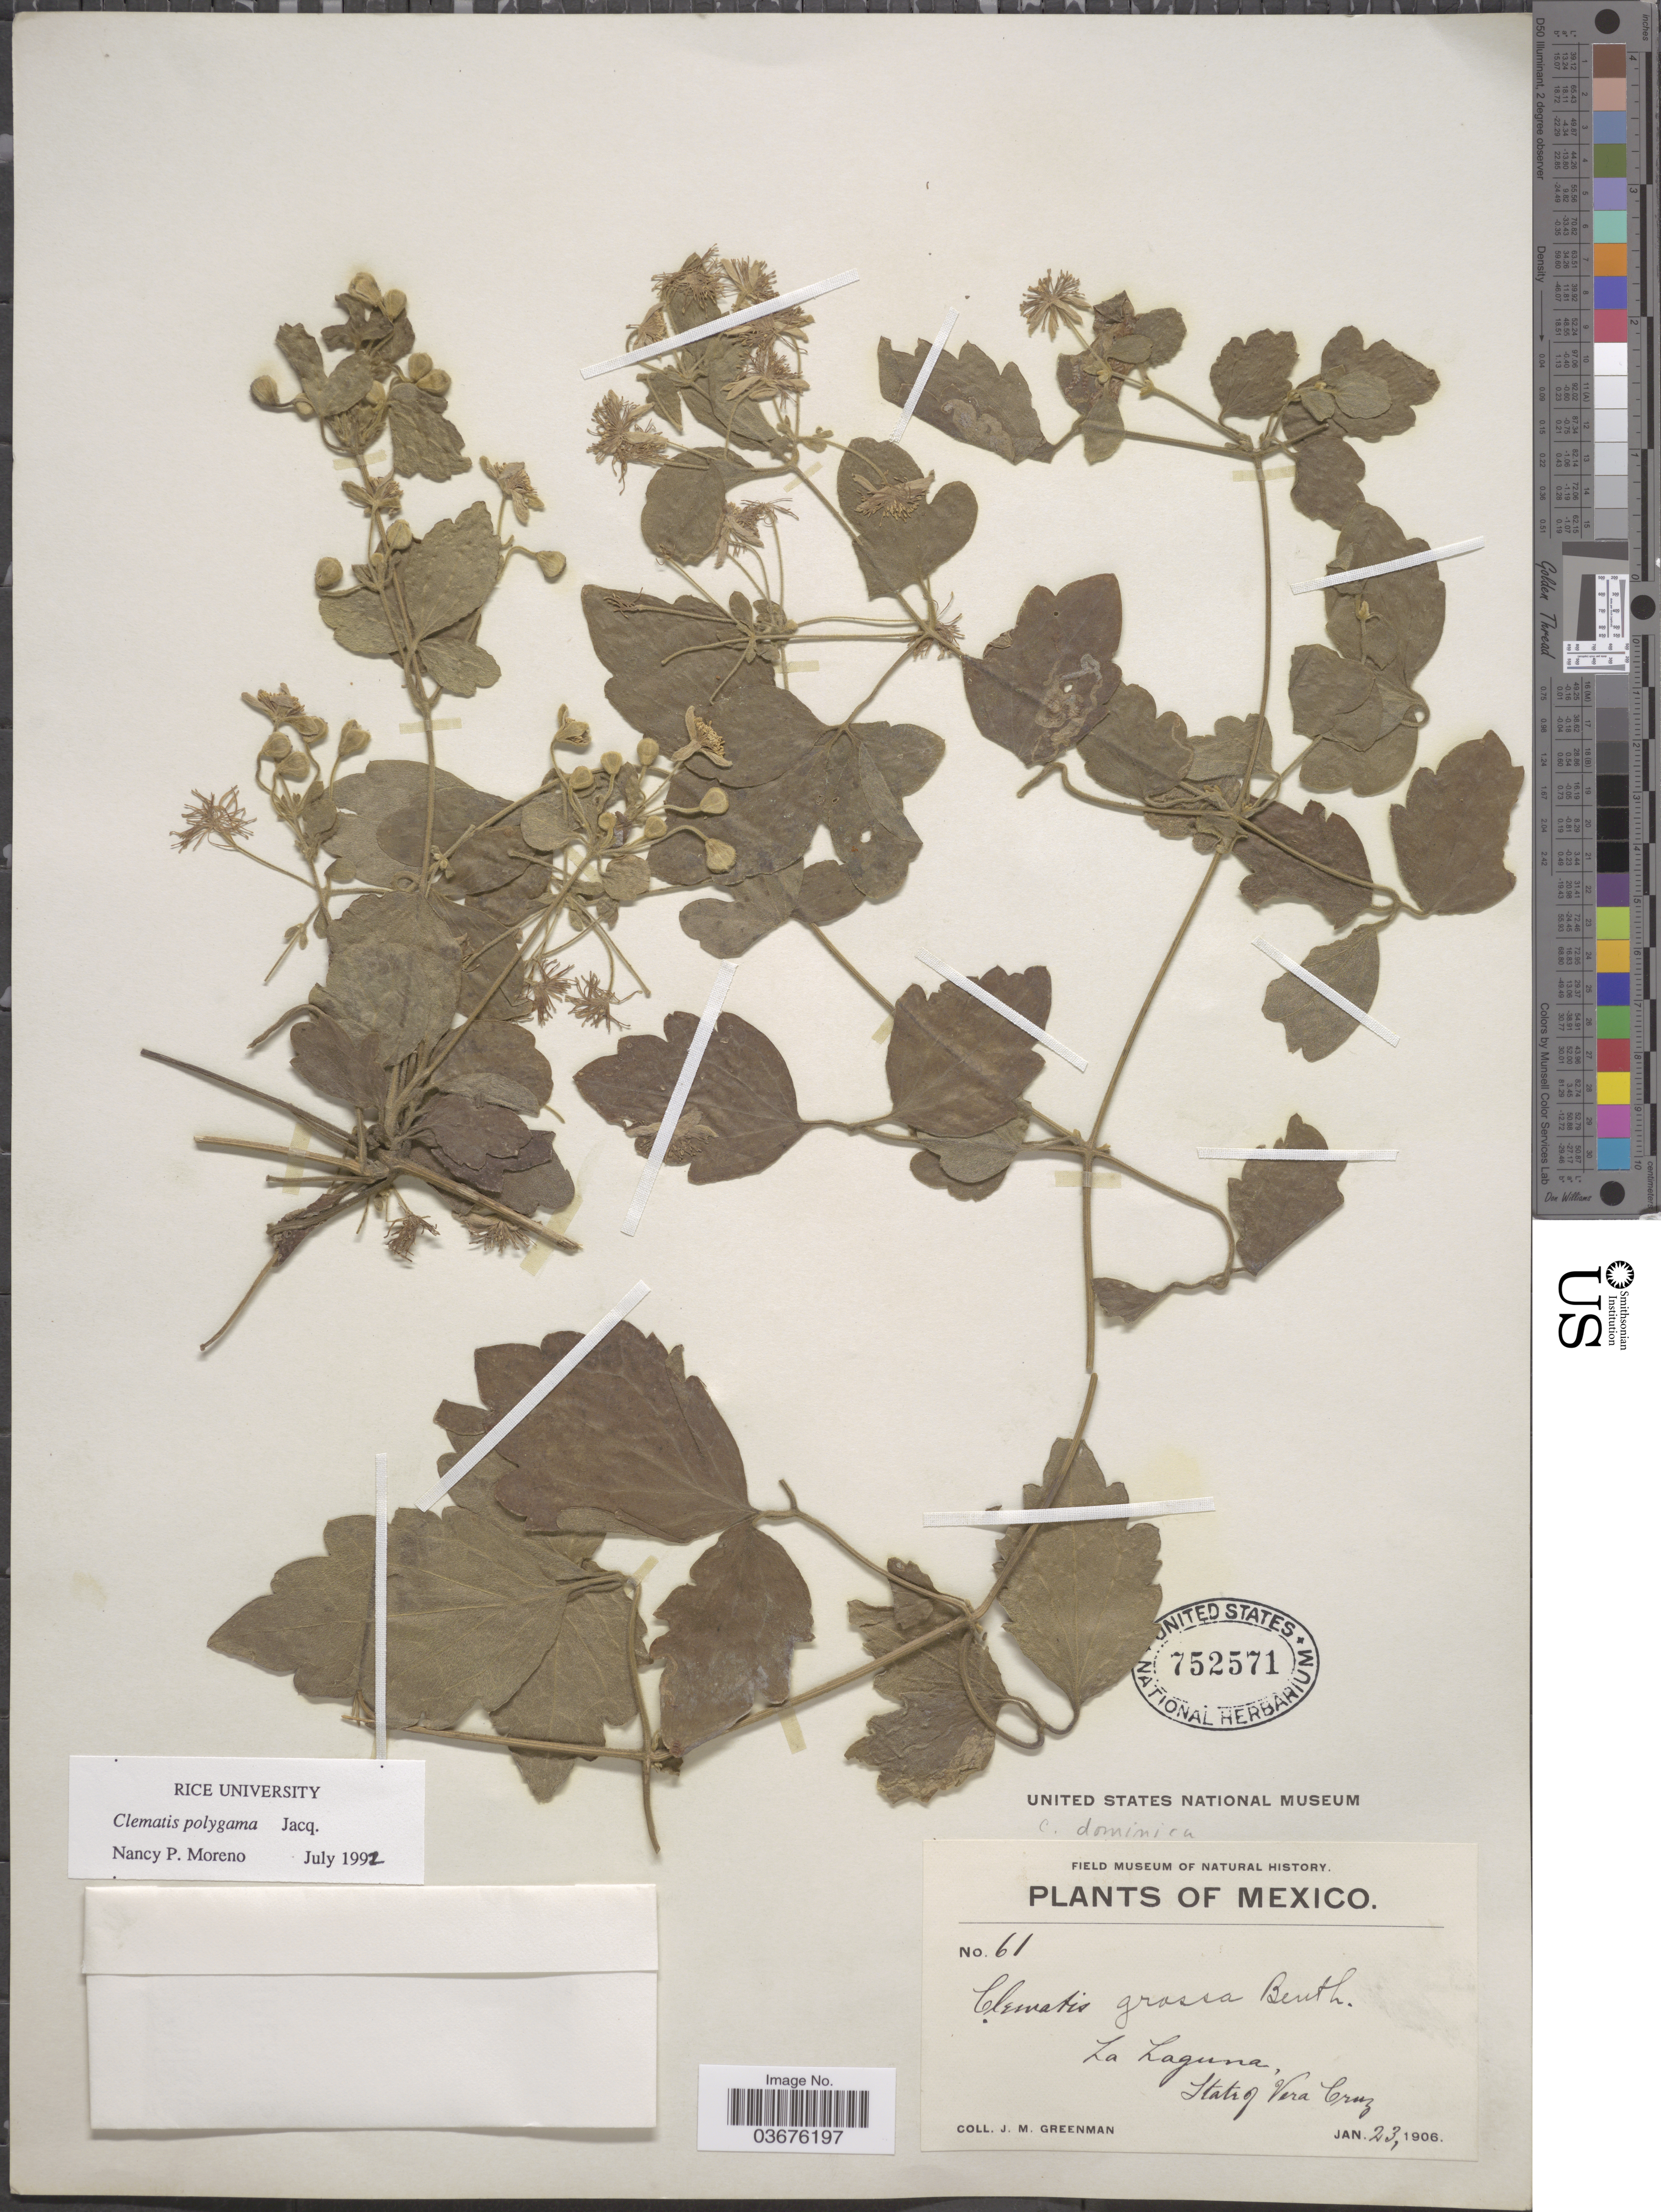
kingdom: Plantae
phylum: Tracheophyta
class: Magnoliopsida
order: Ranunculales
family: Ranunculaceae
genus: Clematis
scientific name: Clematis polygama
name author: Jacq.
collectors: J. M. Greenman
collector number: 61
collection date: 1906-01-23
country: Mexico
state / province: Veracruz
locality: La Laguna, State of Vera Cruz.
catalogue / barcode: US 752571